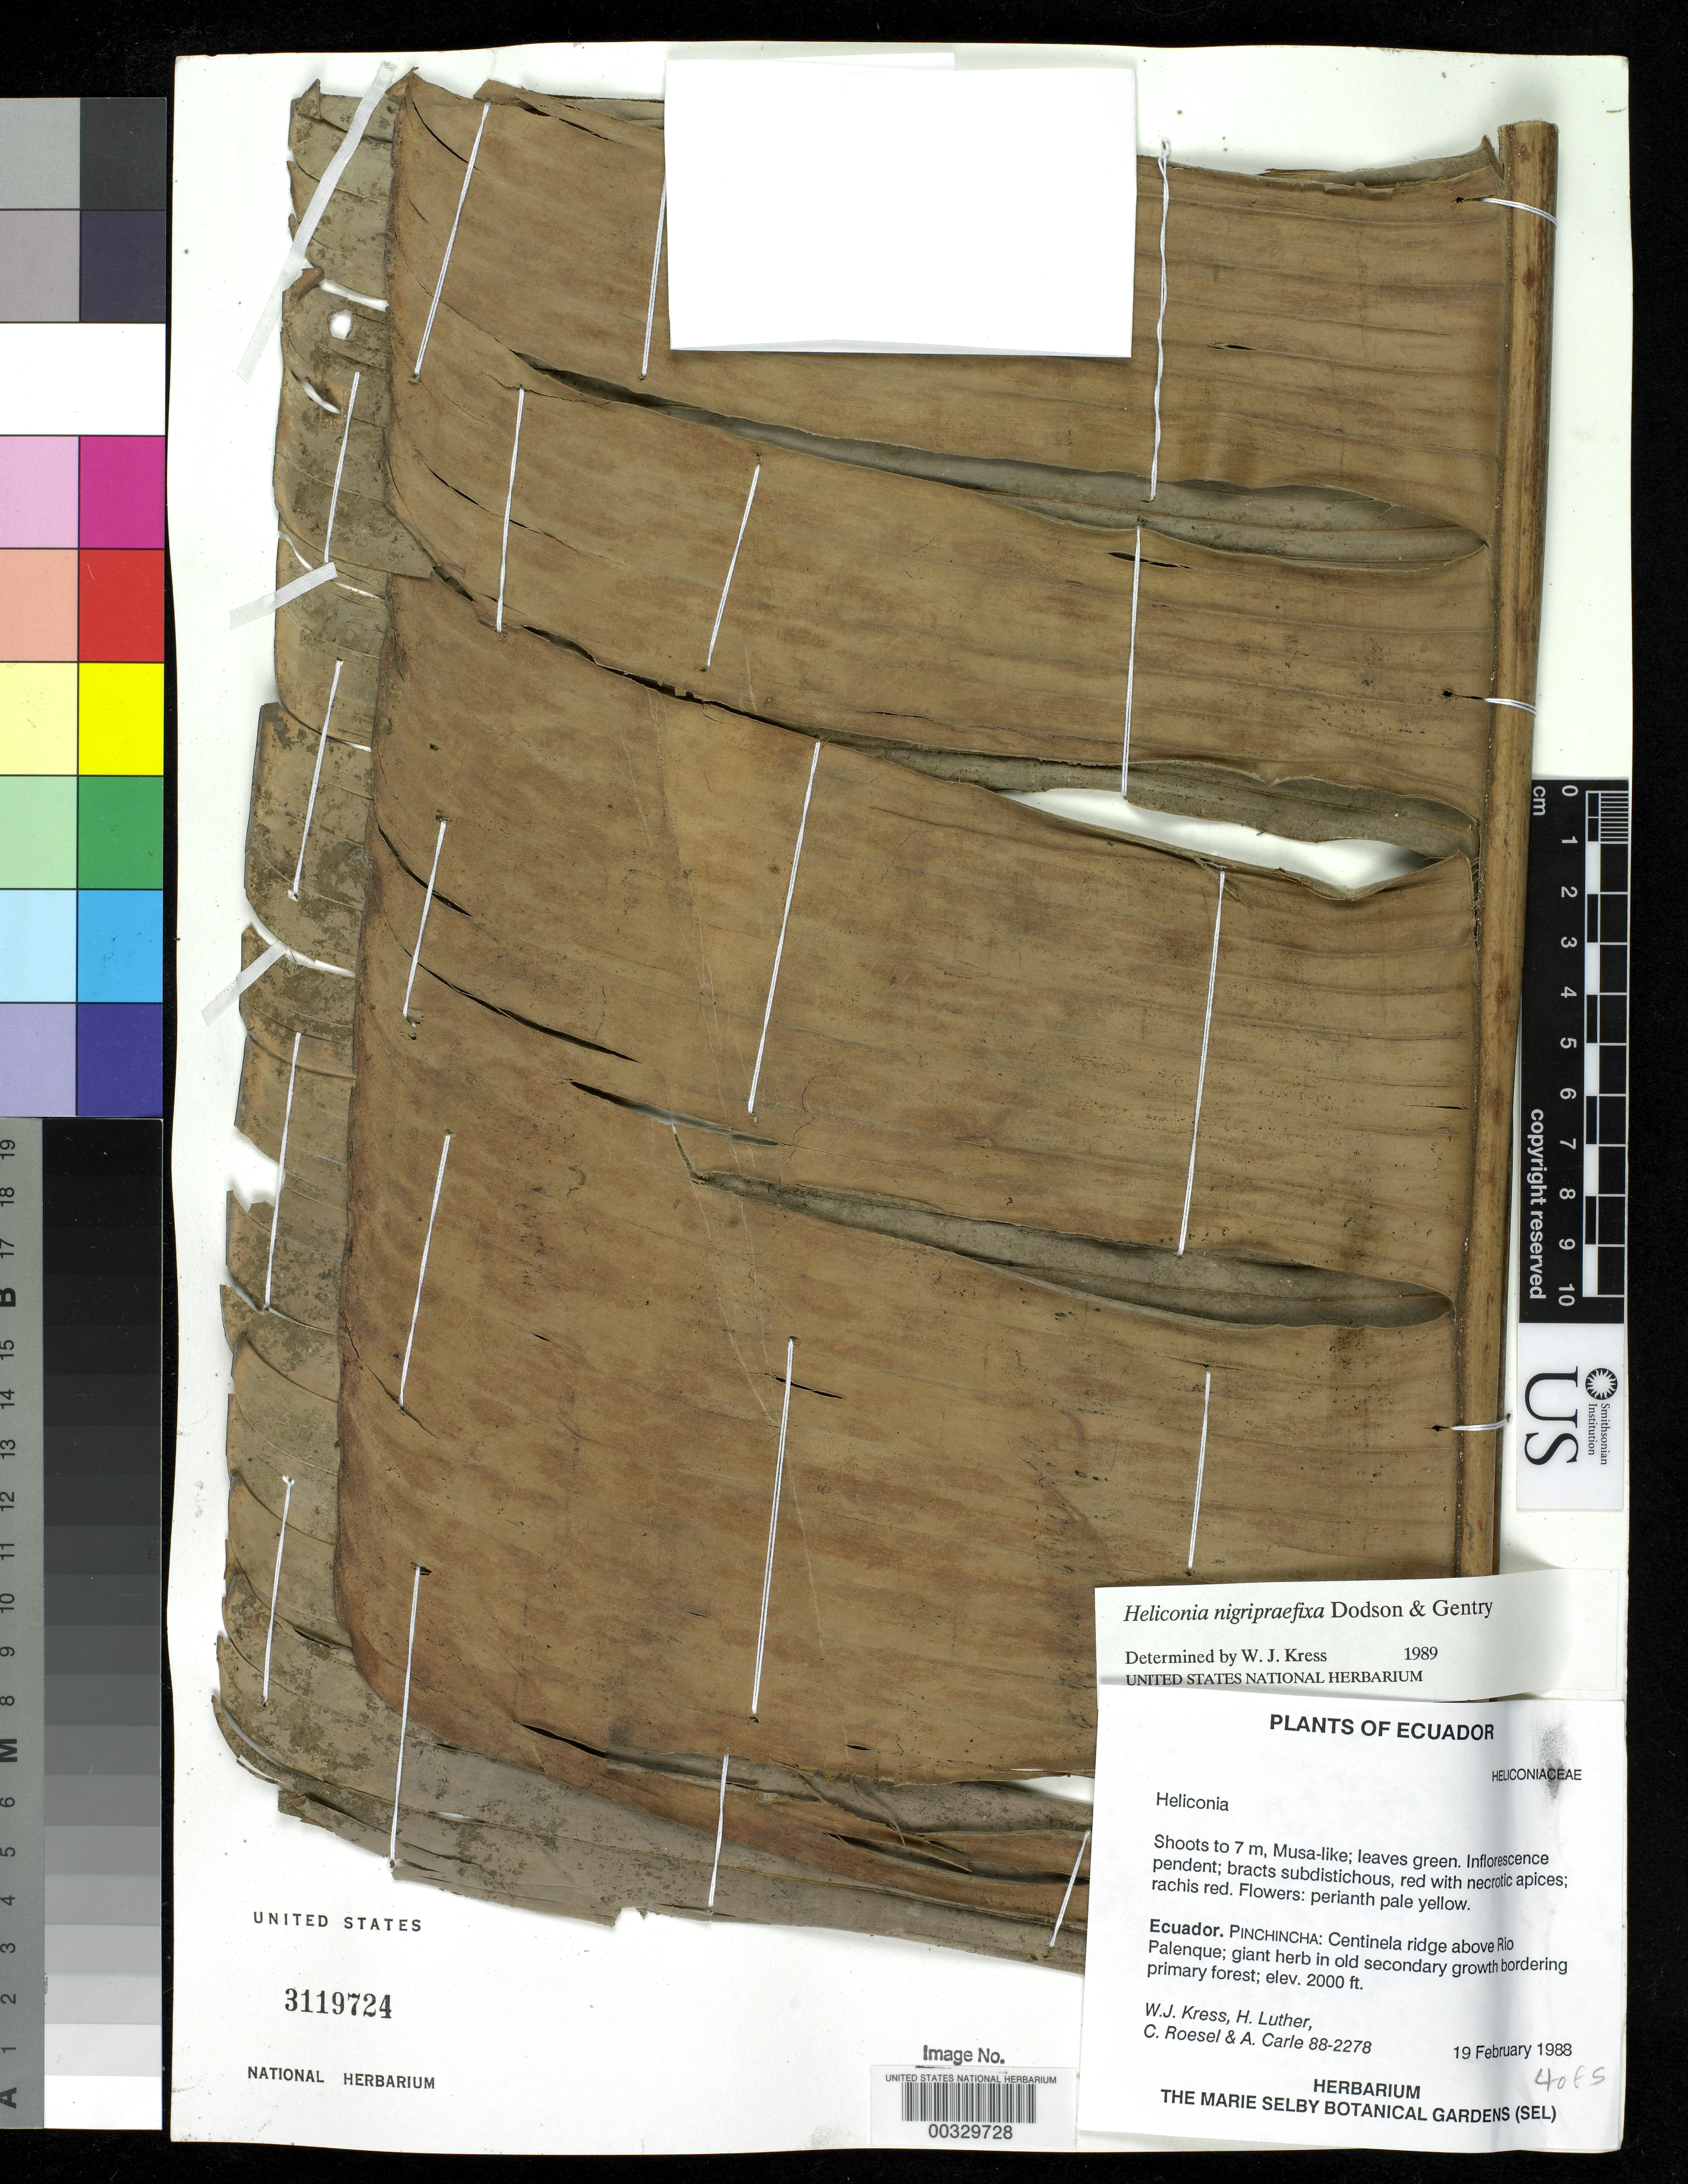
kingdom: Plantae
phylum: Tracheophyta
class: Liliopsida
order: Zingiberales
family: Heliconiaceae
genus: Heliconia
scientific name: Heliconia nigripraefixa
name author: Dodson & Gentry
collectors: W. J. Kress, Harry E. Luther, C. S. Roesel & A. Carle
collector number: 88-2278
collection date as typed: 19 Feb 1988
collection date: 1988-02-19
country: Ecuador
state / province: Pichincha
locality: Centinela ridge above Rio palenque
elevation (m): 610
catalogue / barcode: US 3119724